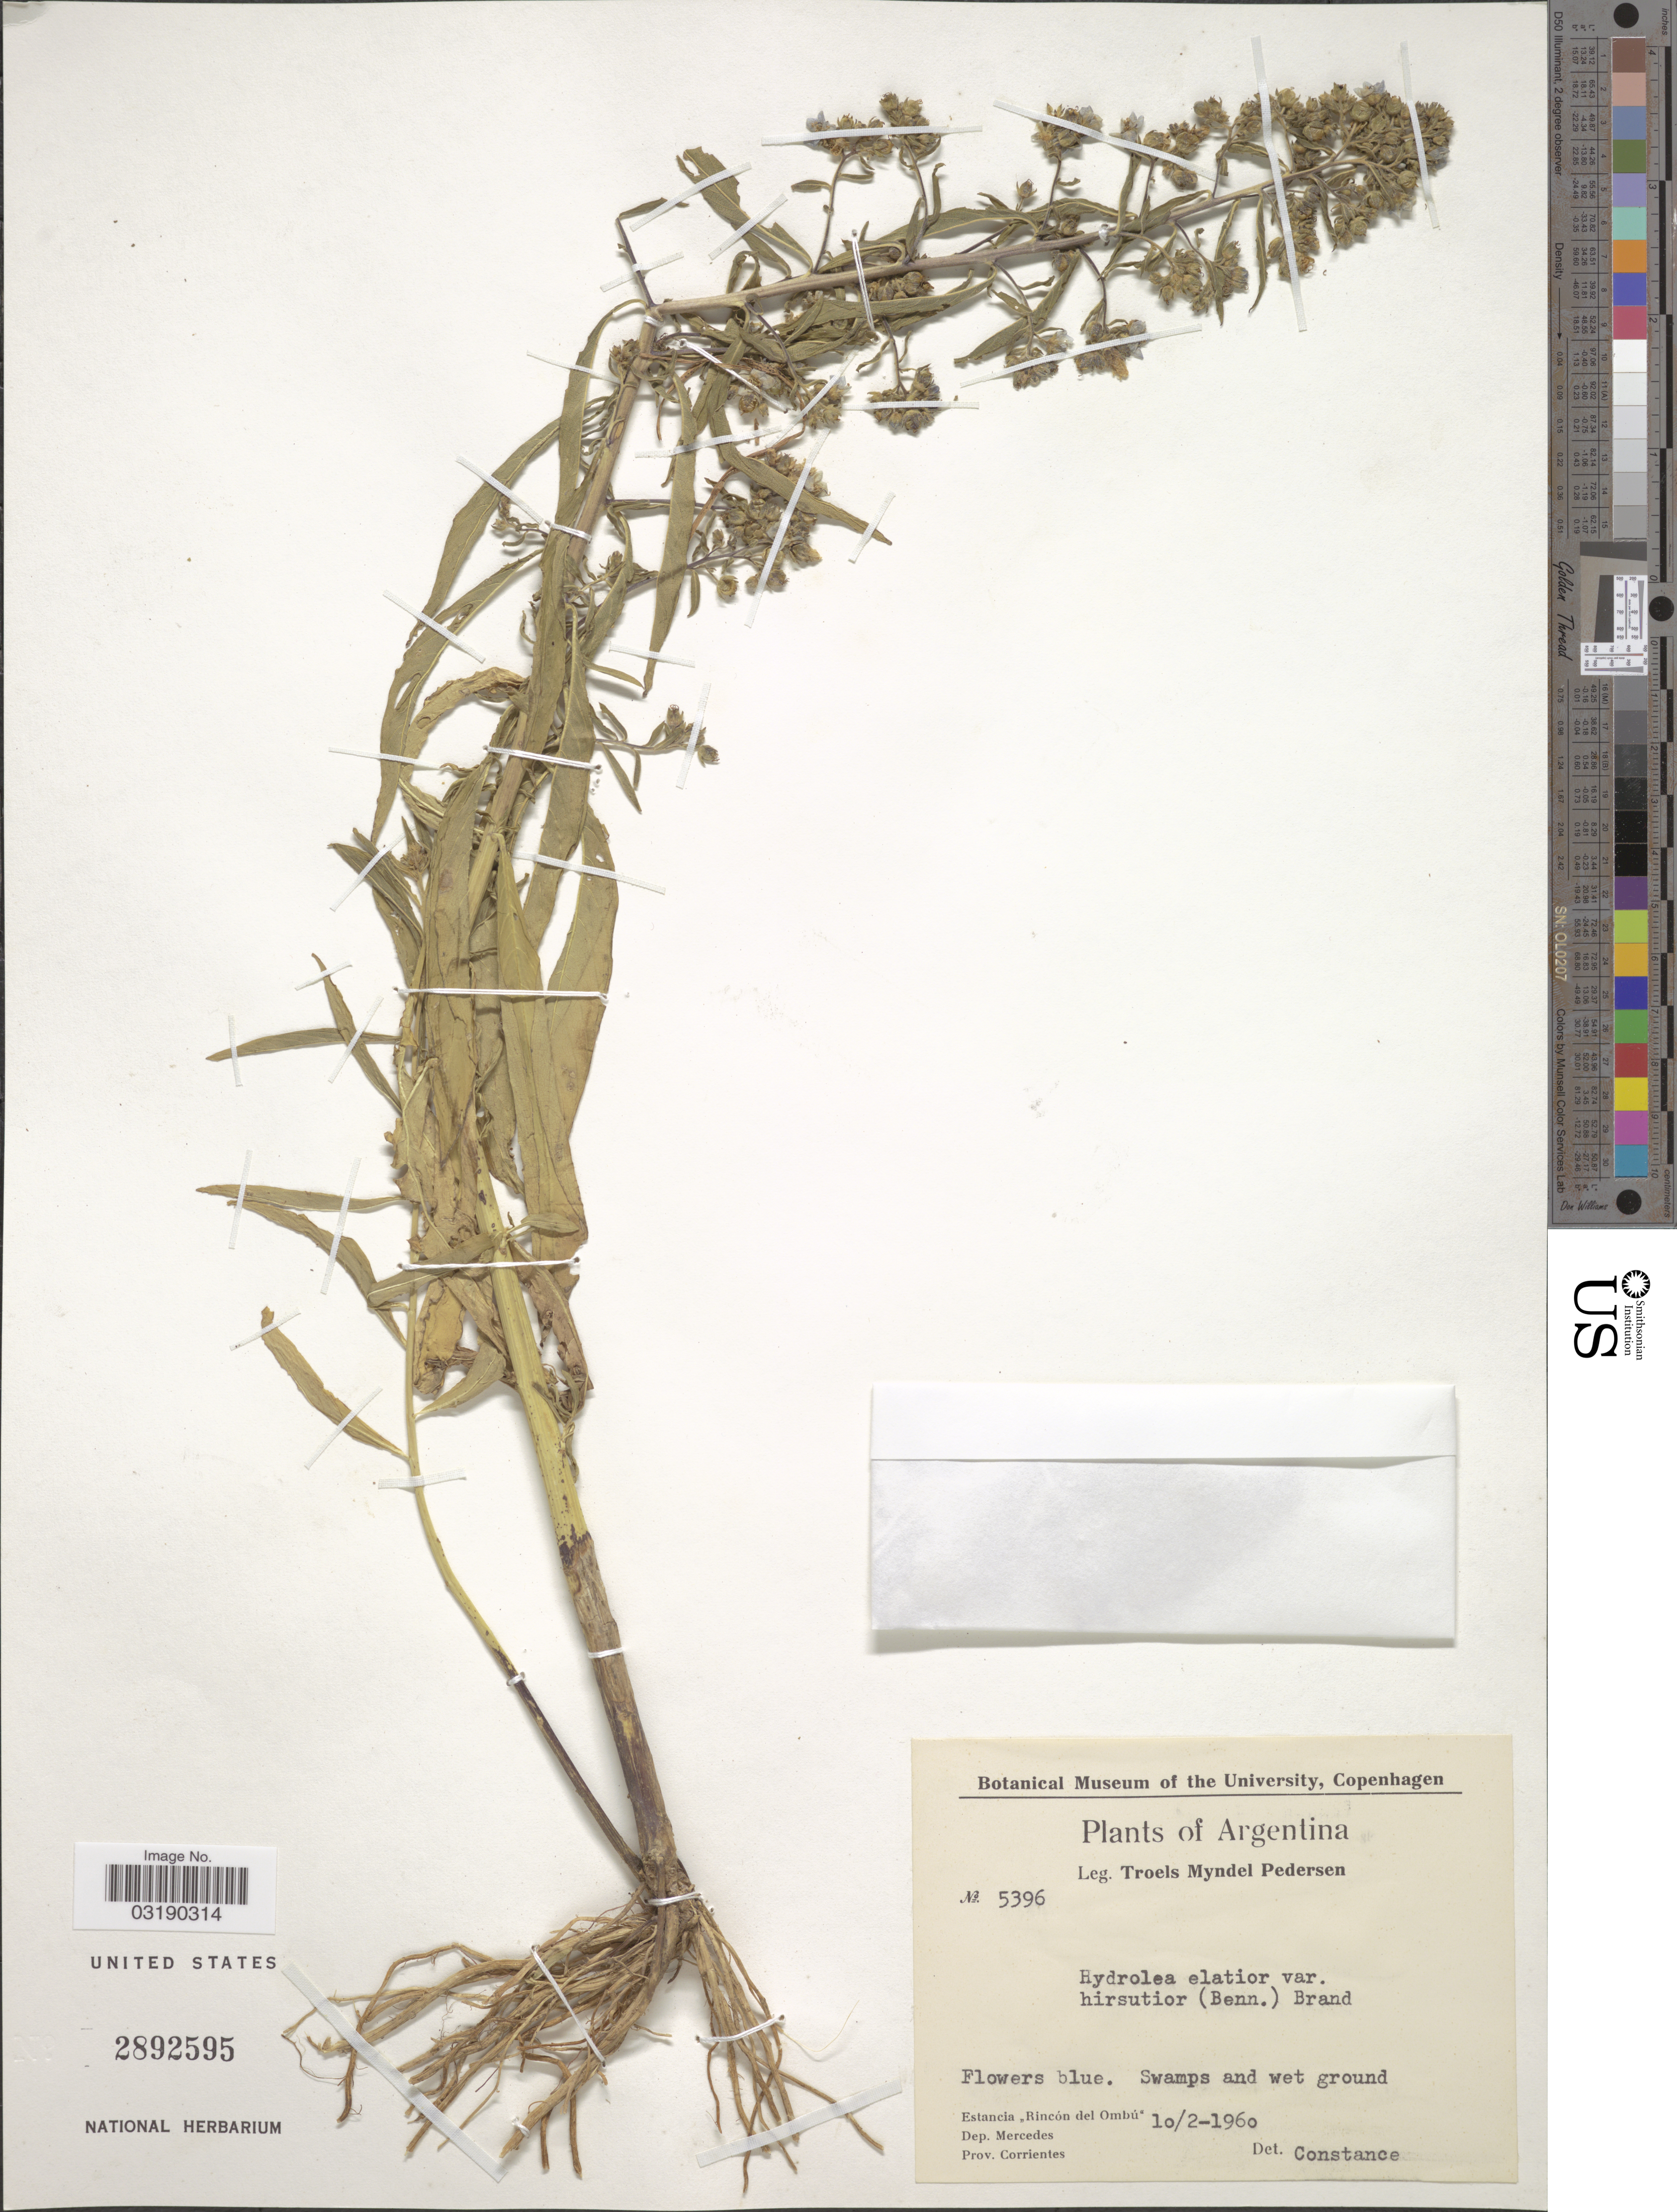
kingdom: Plantae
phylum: Tracheophyta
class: Magnoliopsida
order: Solanales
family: Hydroleaceae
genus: Hydrolea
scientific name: Hydrolea elatior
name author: Schott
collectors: T. Pederson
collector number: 5396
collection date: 1960-02-10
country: Argentina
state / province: Corrientes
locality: Estancia "Rincón del Ombú". Dep. Mercedes. Prov. Corrientes.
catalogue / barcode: US 2892595